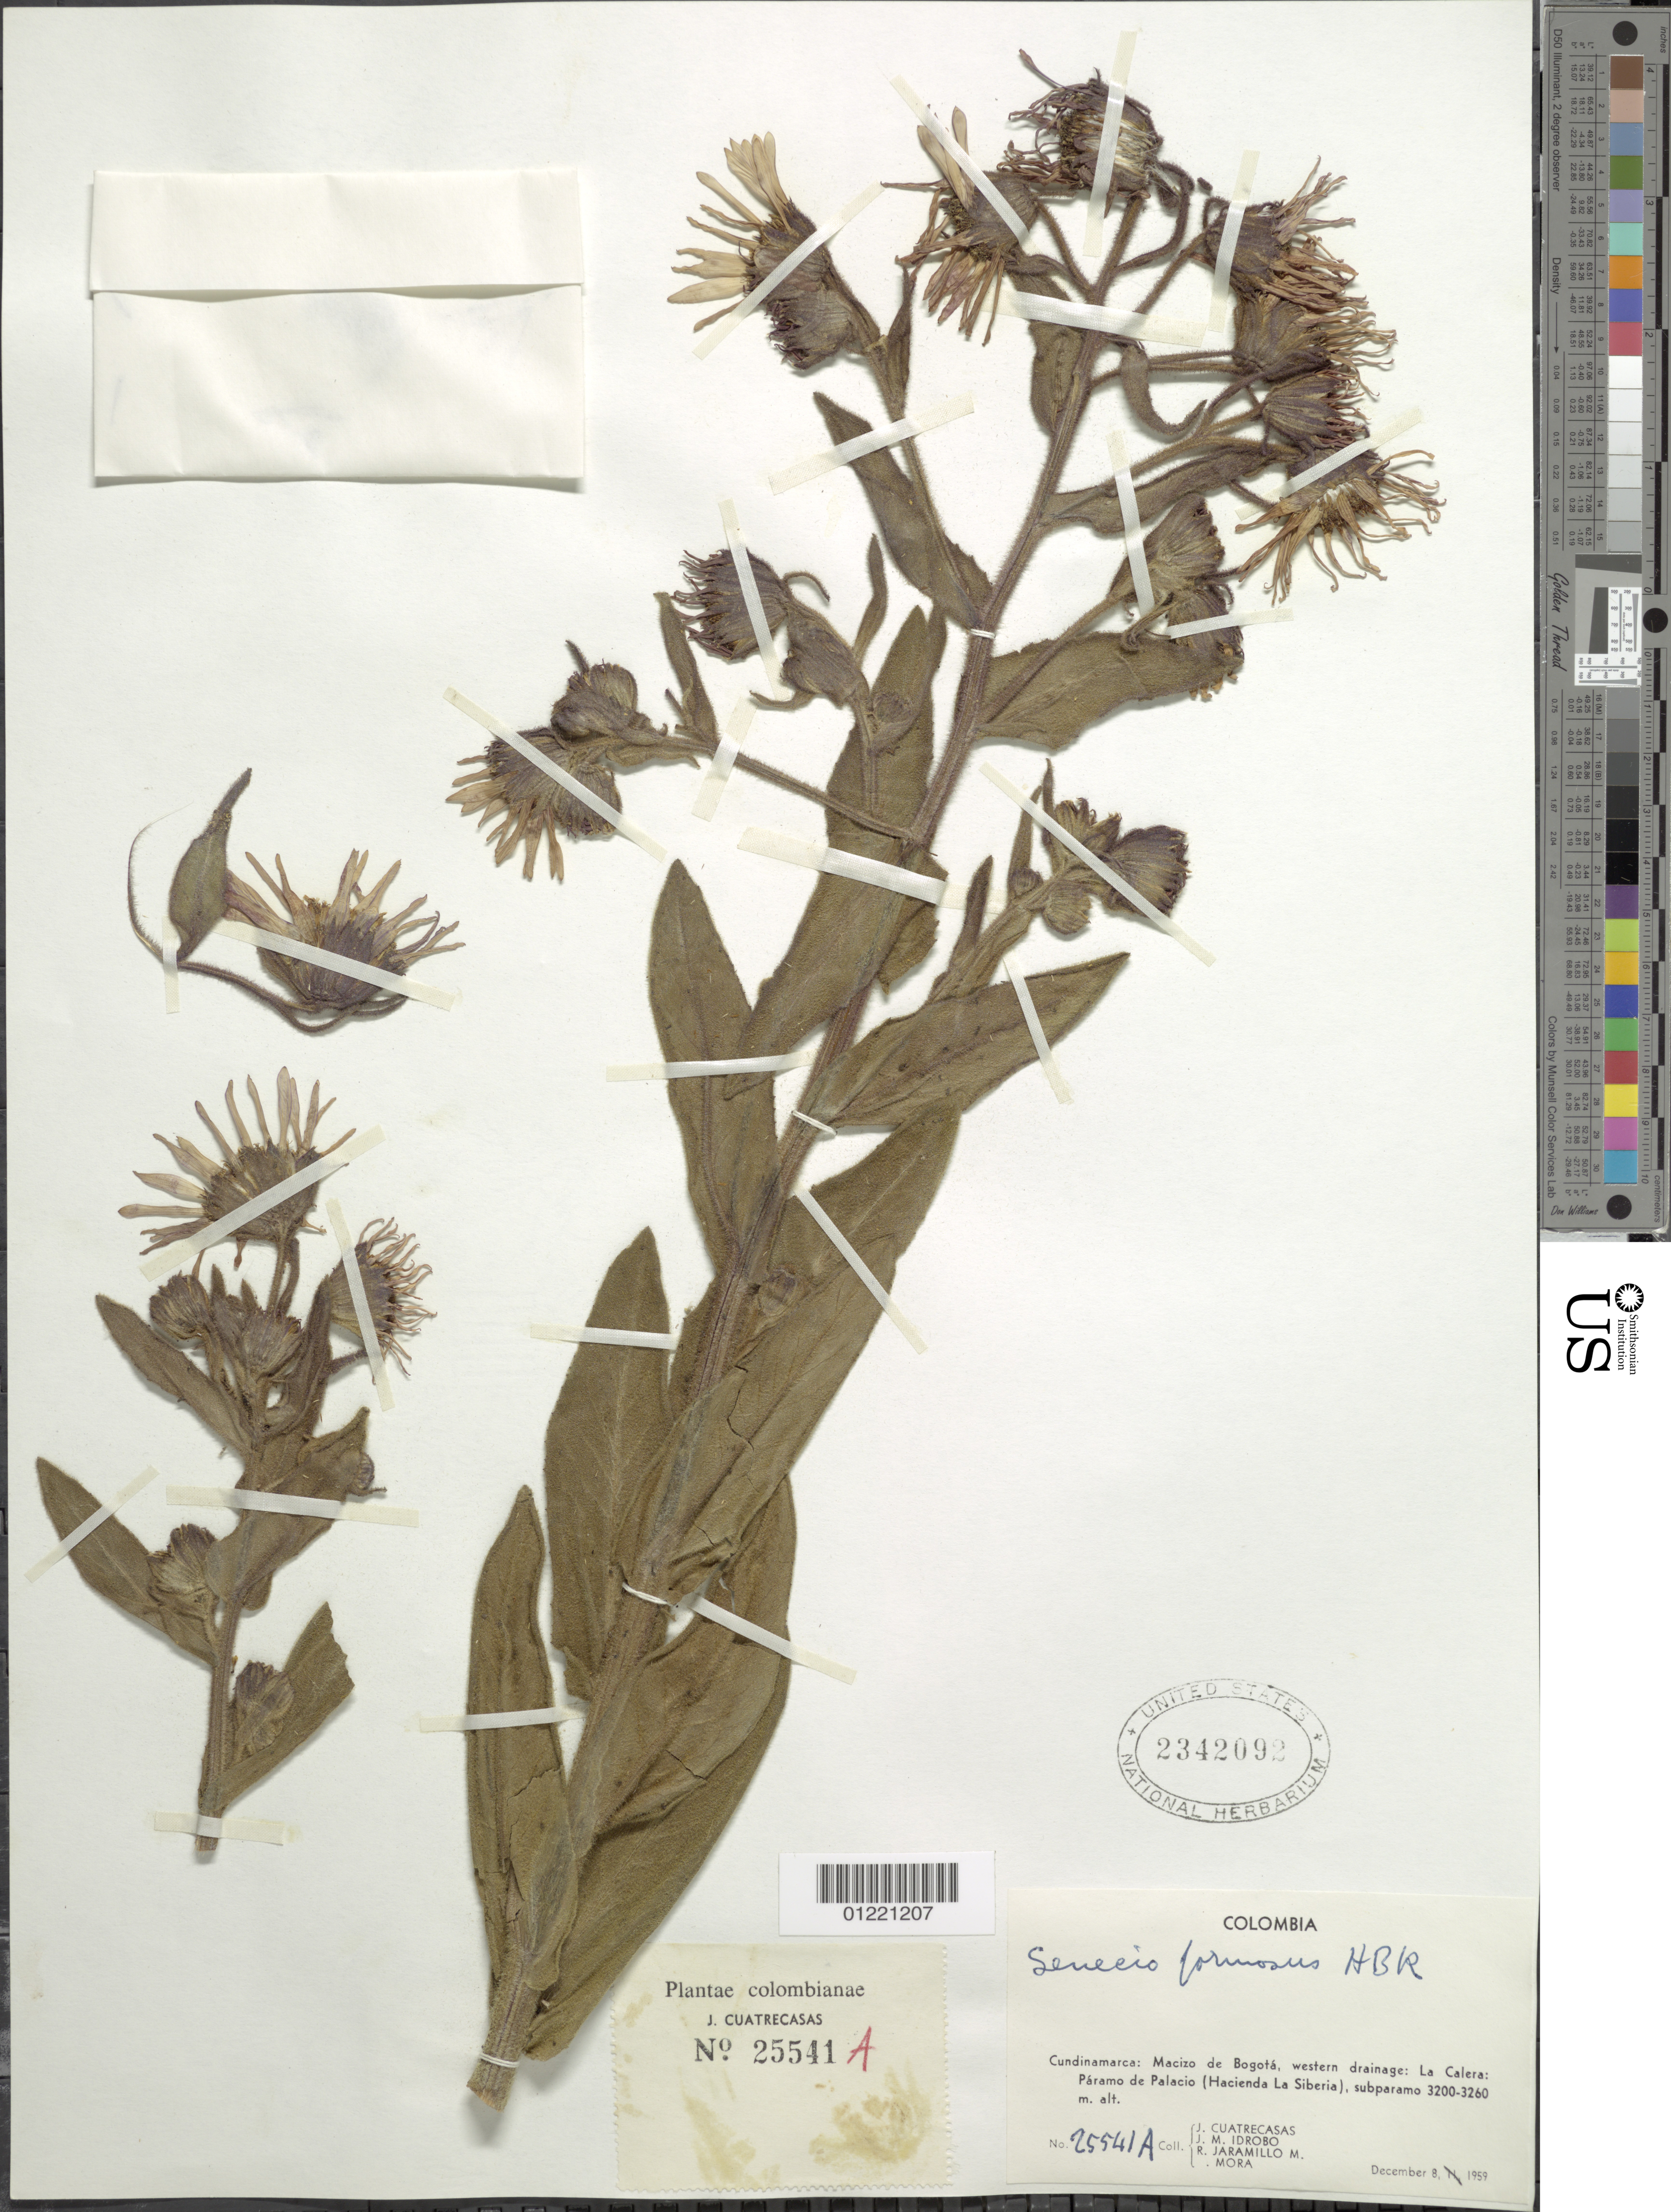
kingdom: Plantae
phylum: Tracheophyta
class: Magnoliopsida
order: Asterales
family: Asteraceae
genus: Senecio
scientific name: Senecio wedglacialis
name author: Cuatrec.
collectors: J. Cuatrecasas, J. M. Idrobo, R. Jaramillo M. & L. Mora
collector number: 25541A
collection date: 1959-12-08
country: Colombia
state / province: Cundinamarca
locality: Macizo de Bogota, western drainage: La Calera: Paramo de Palacio (Hacienda La Siberia), subparamo.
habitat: subparamo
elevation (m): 3200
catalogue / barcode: US 2342092